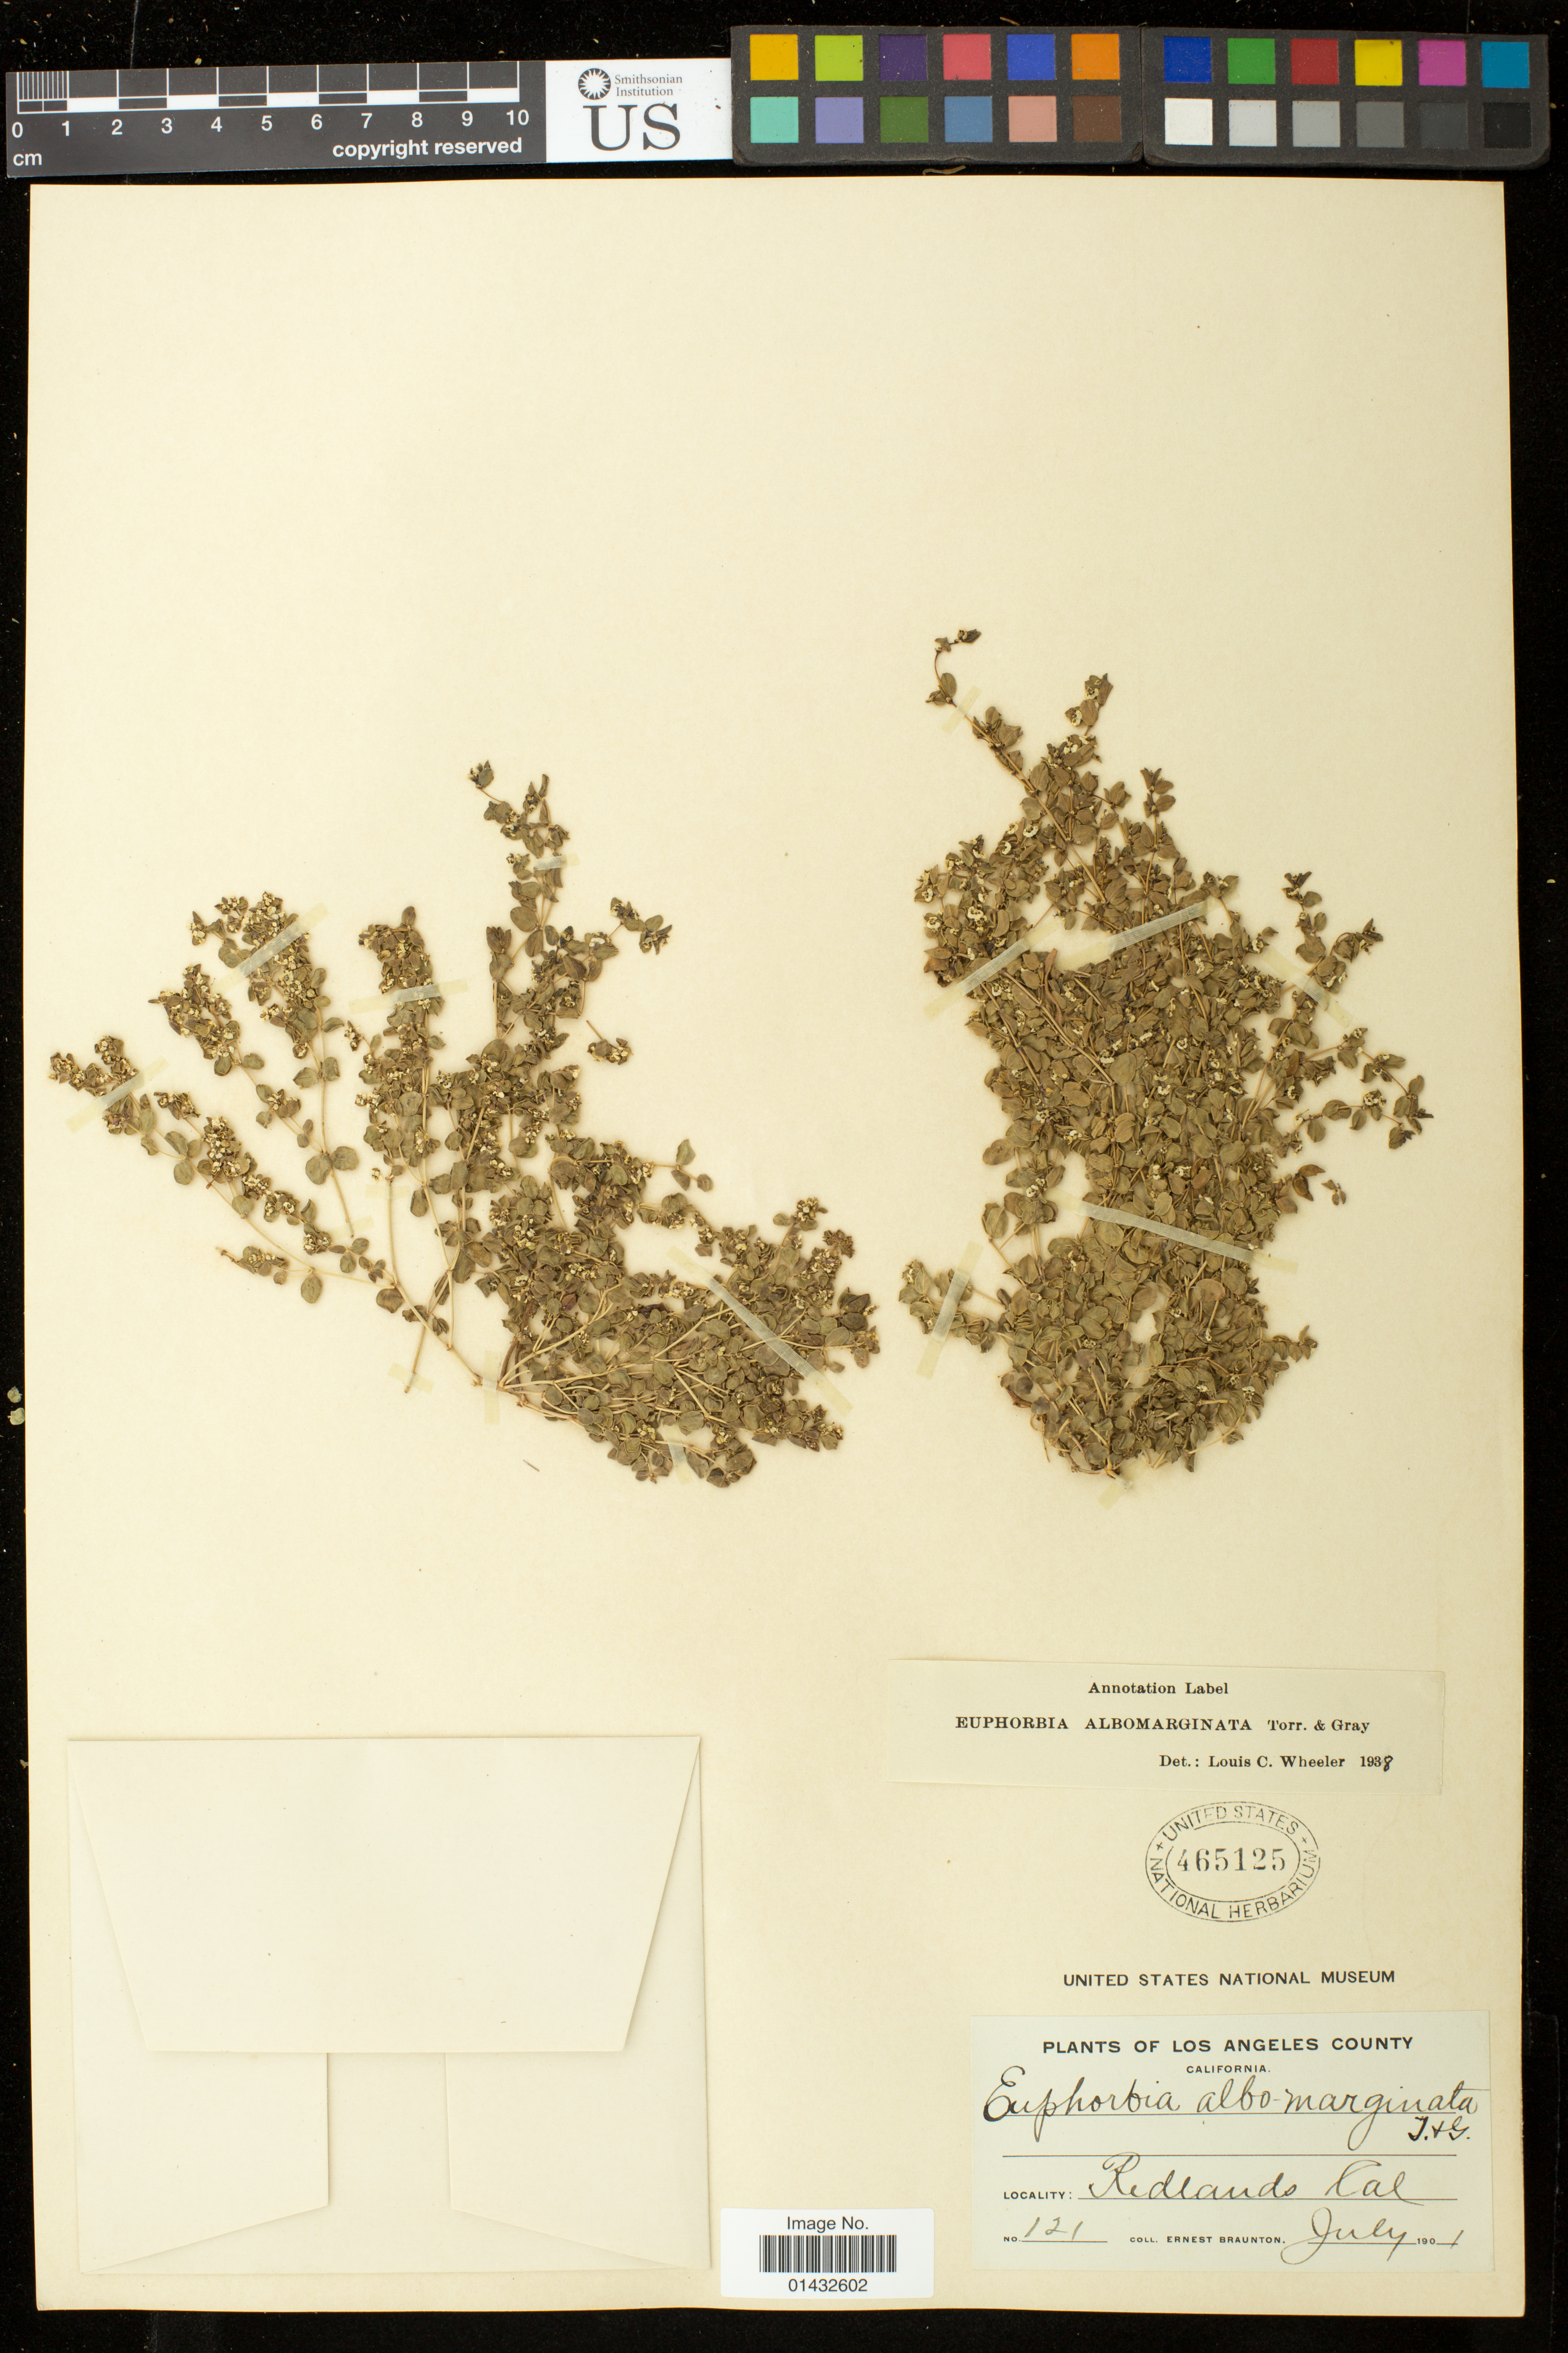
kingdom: Plantae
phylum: Tracheophyta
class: Magnoliopsida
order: Malpighiales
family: Euphorbiaceae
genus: Euphorbia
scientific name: Euphorbia albomarginata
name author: Torr. & A. Gray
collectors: E. Braunton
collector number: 121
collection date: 1901-07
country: United States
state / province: California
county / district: San Bernardino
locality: Redlands; Los Angeles County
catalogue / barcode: US 465125